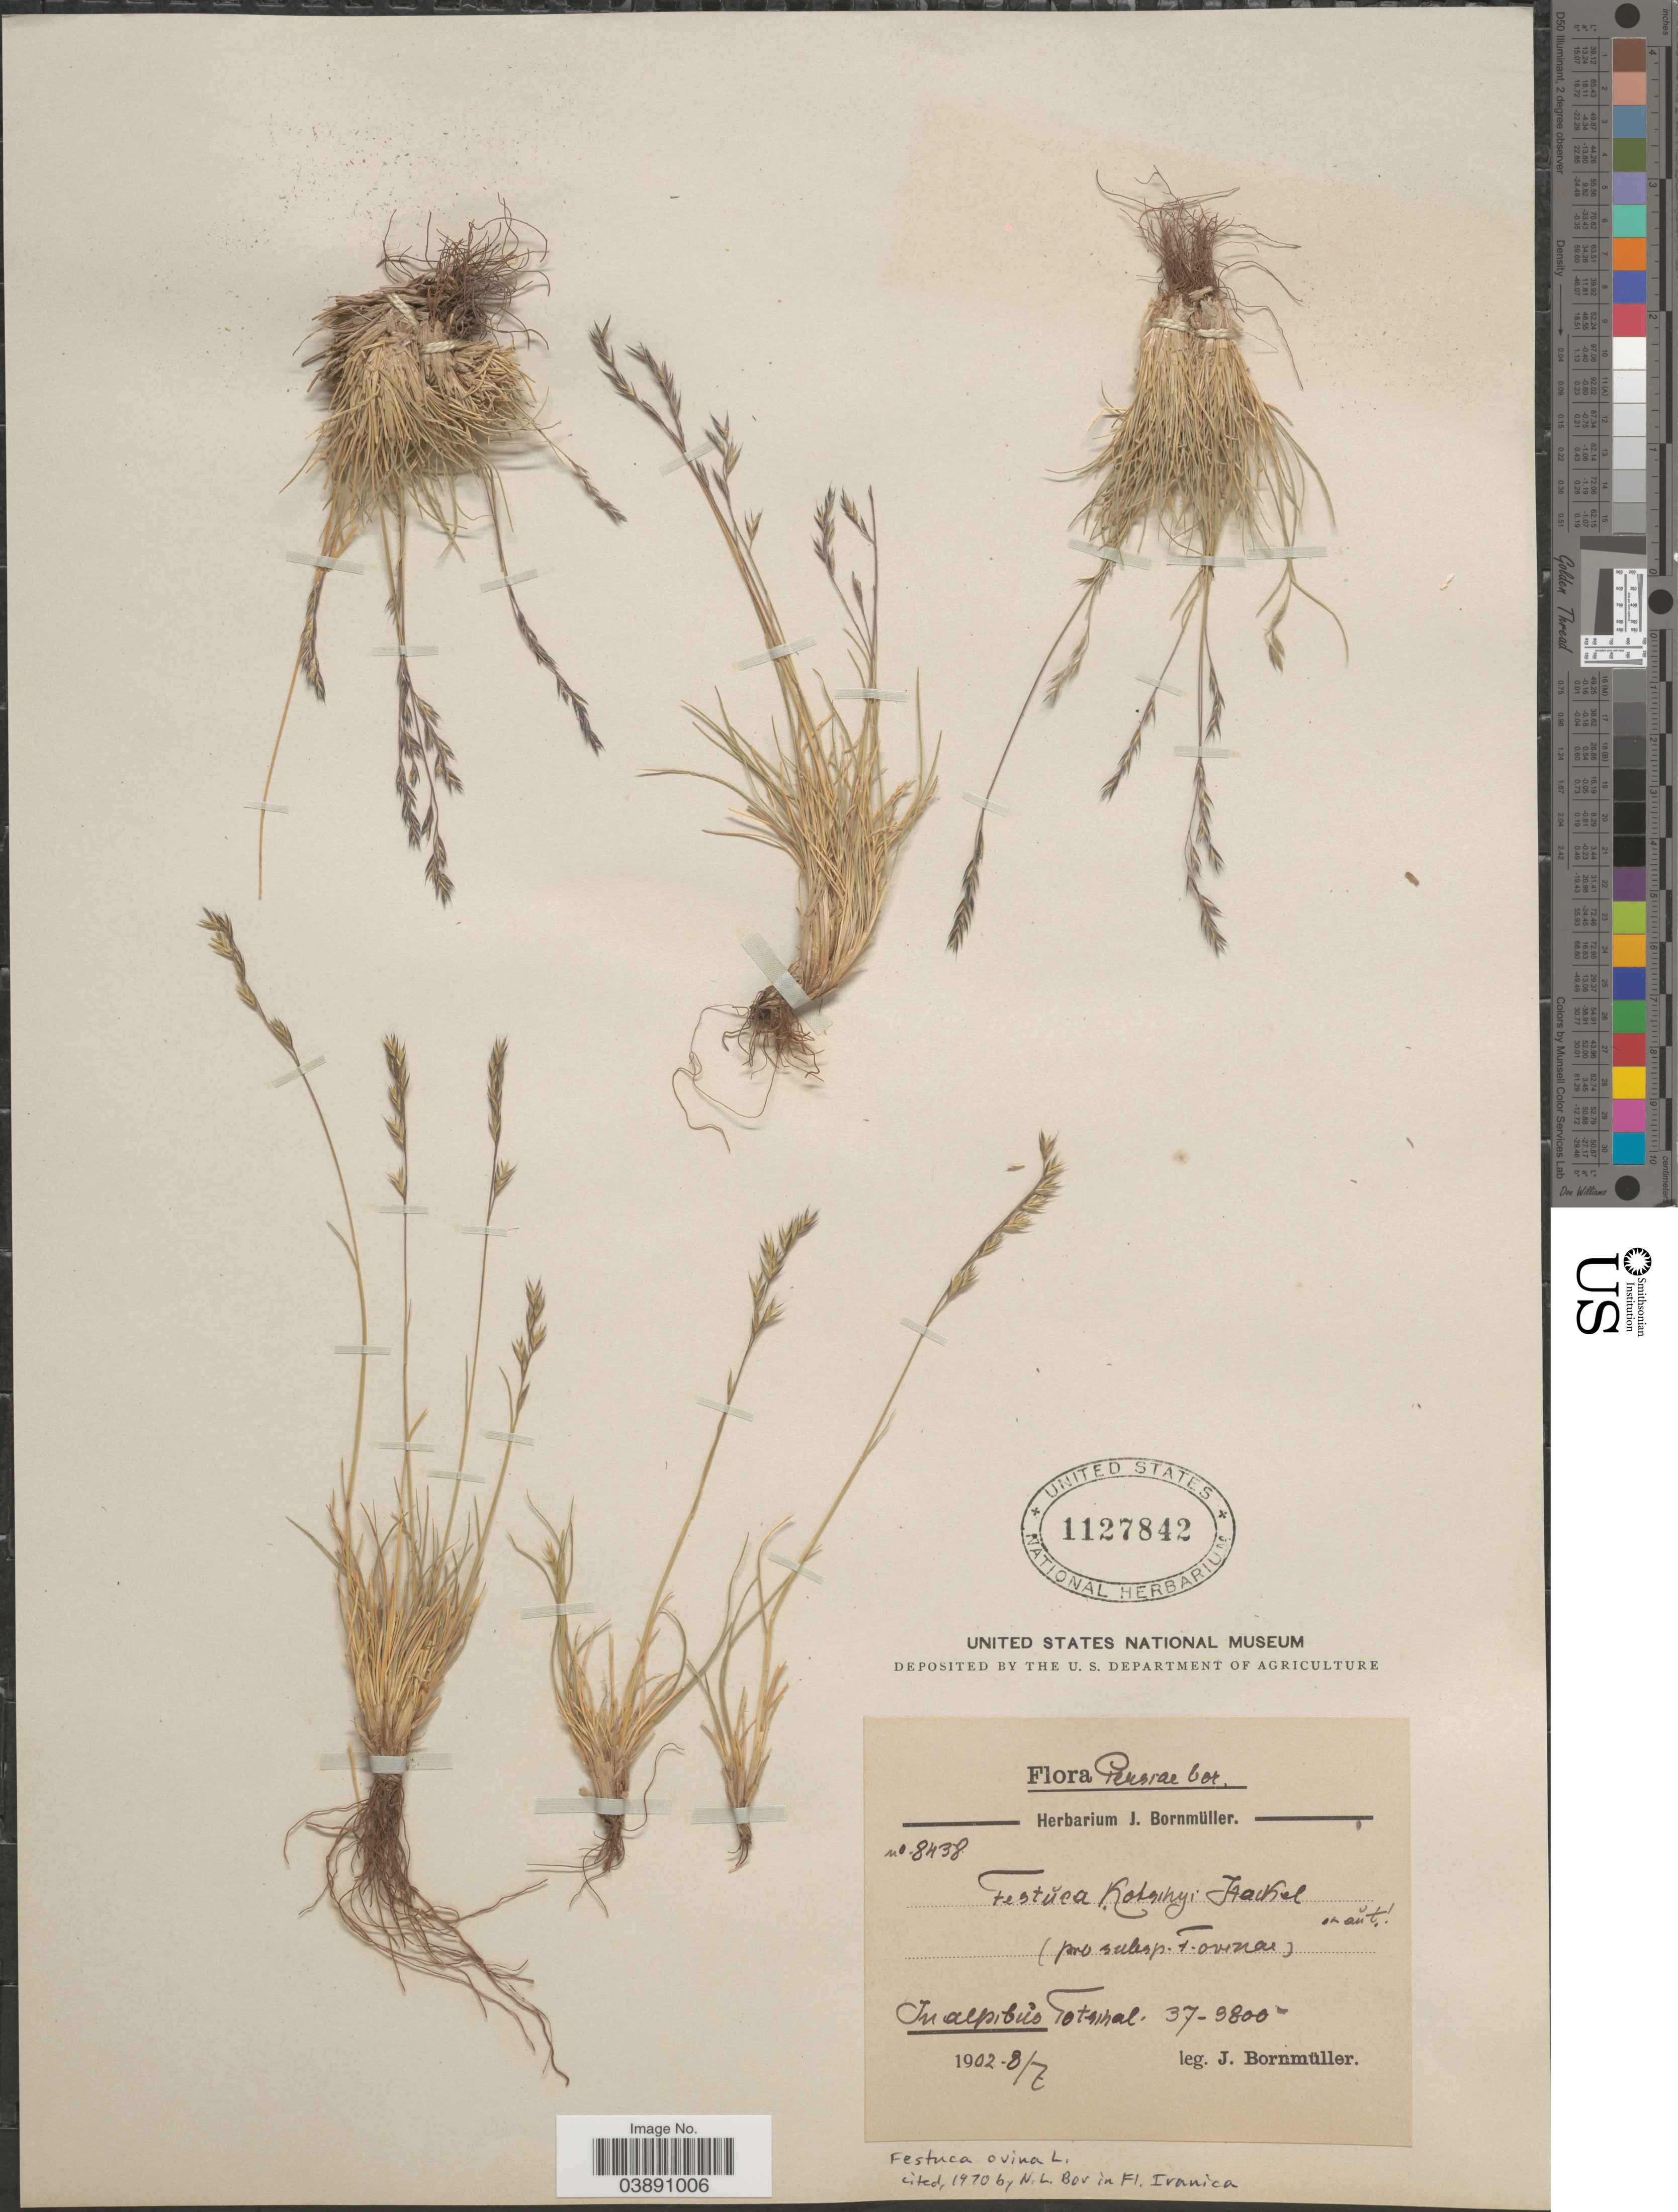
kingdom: Plantae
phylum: Tracheophyta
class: Liliopsida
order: Poales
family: Poaceae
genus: Festuca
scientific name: Festuca ovina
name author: L.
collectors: J. Bornmüller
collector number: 8438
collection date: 1902-07-08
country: Iran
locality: Persiae bor. In alpibus Totschal.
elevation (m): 3700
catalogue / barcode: US 1127842